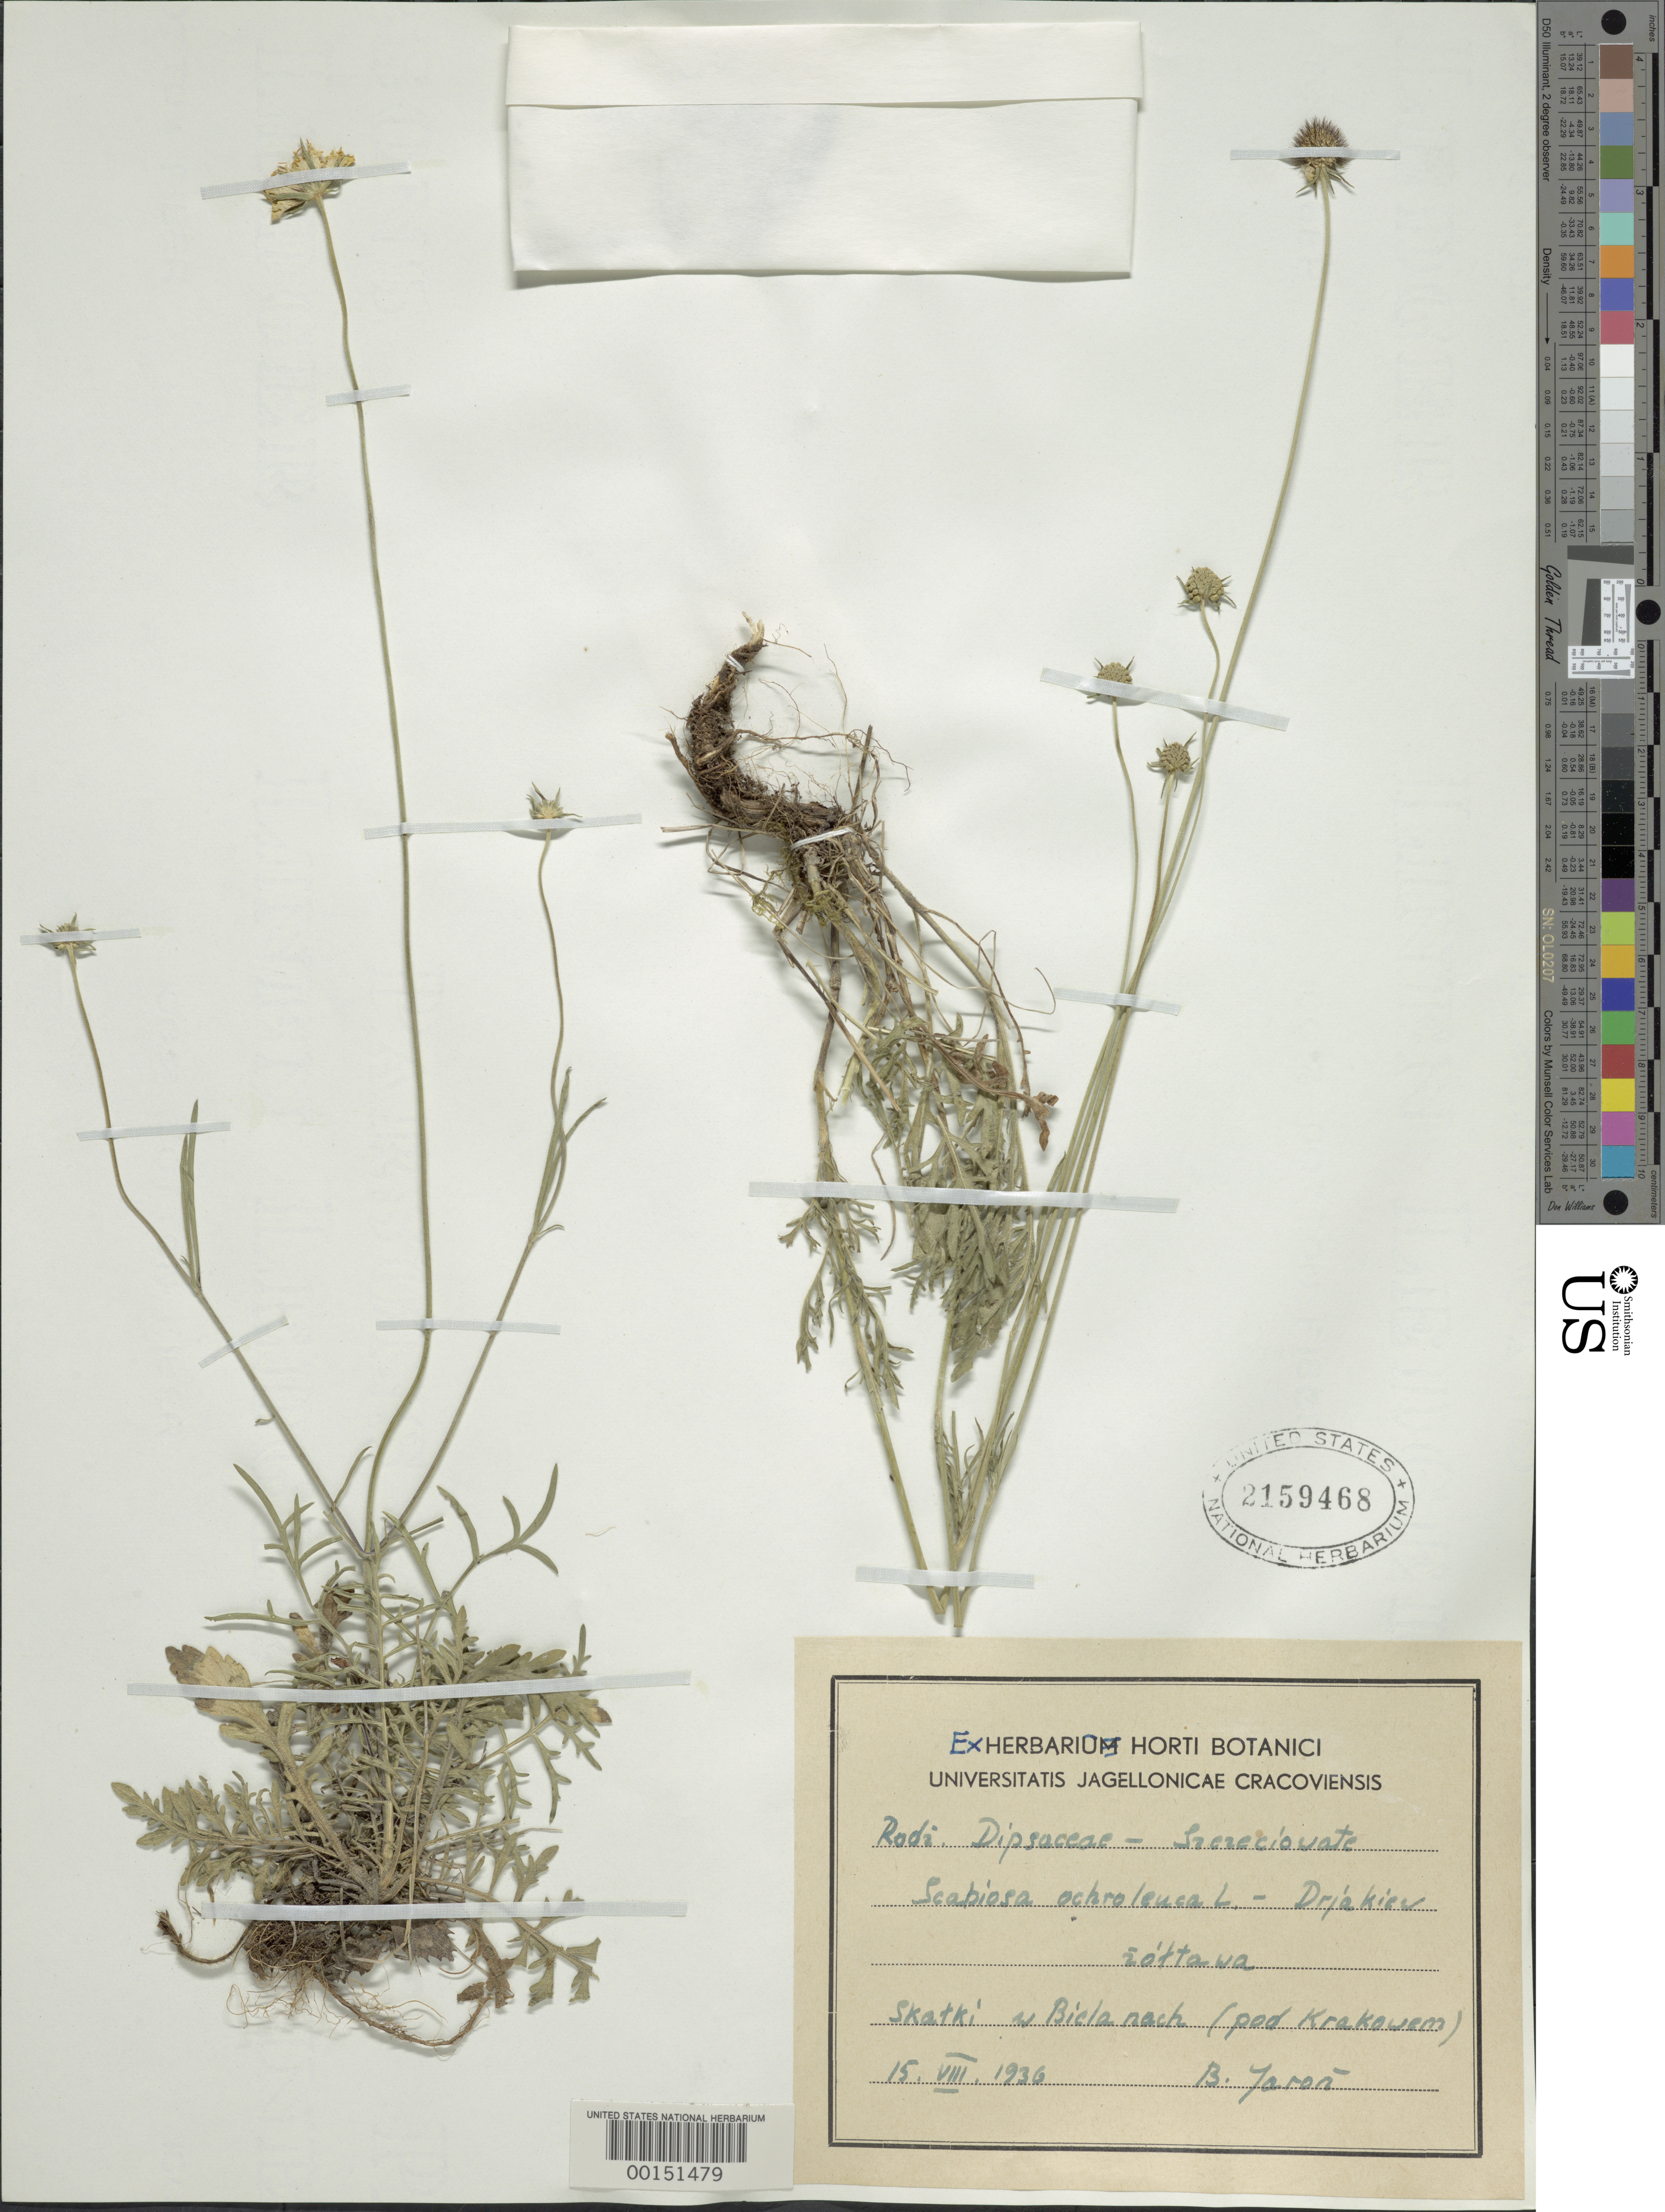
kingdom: Plantae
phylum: Tracheophyta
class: Magnoliopsida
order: Dipsacales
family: Caprifoliaceae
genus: Scabiosa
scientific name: Scabiosa ochroleuca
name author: L.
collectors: B. Jaron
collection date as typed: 15 Aug 1936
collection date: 1936-08-15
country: Poland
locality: Cracovia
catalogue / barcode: US 2159468